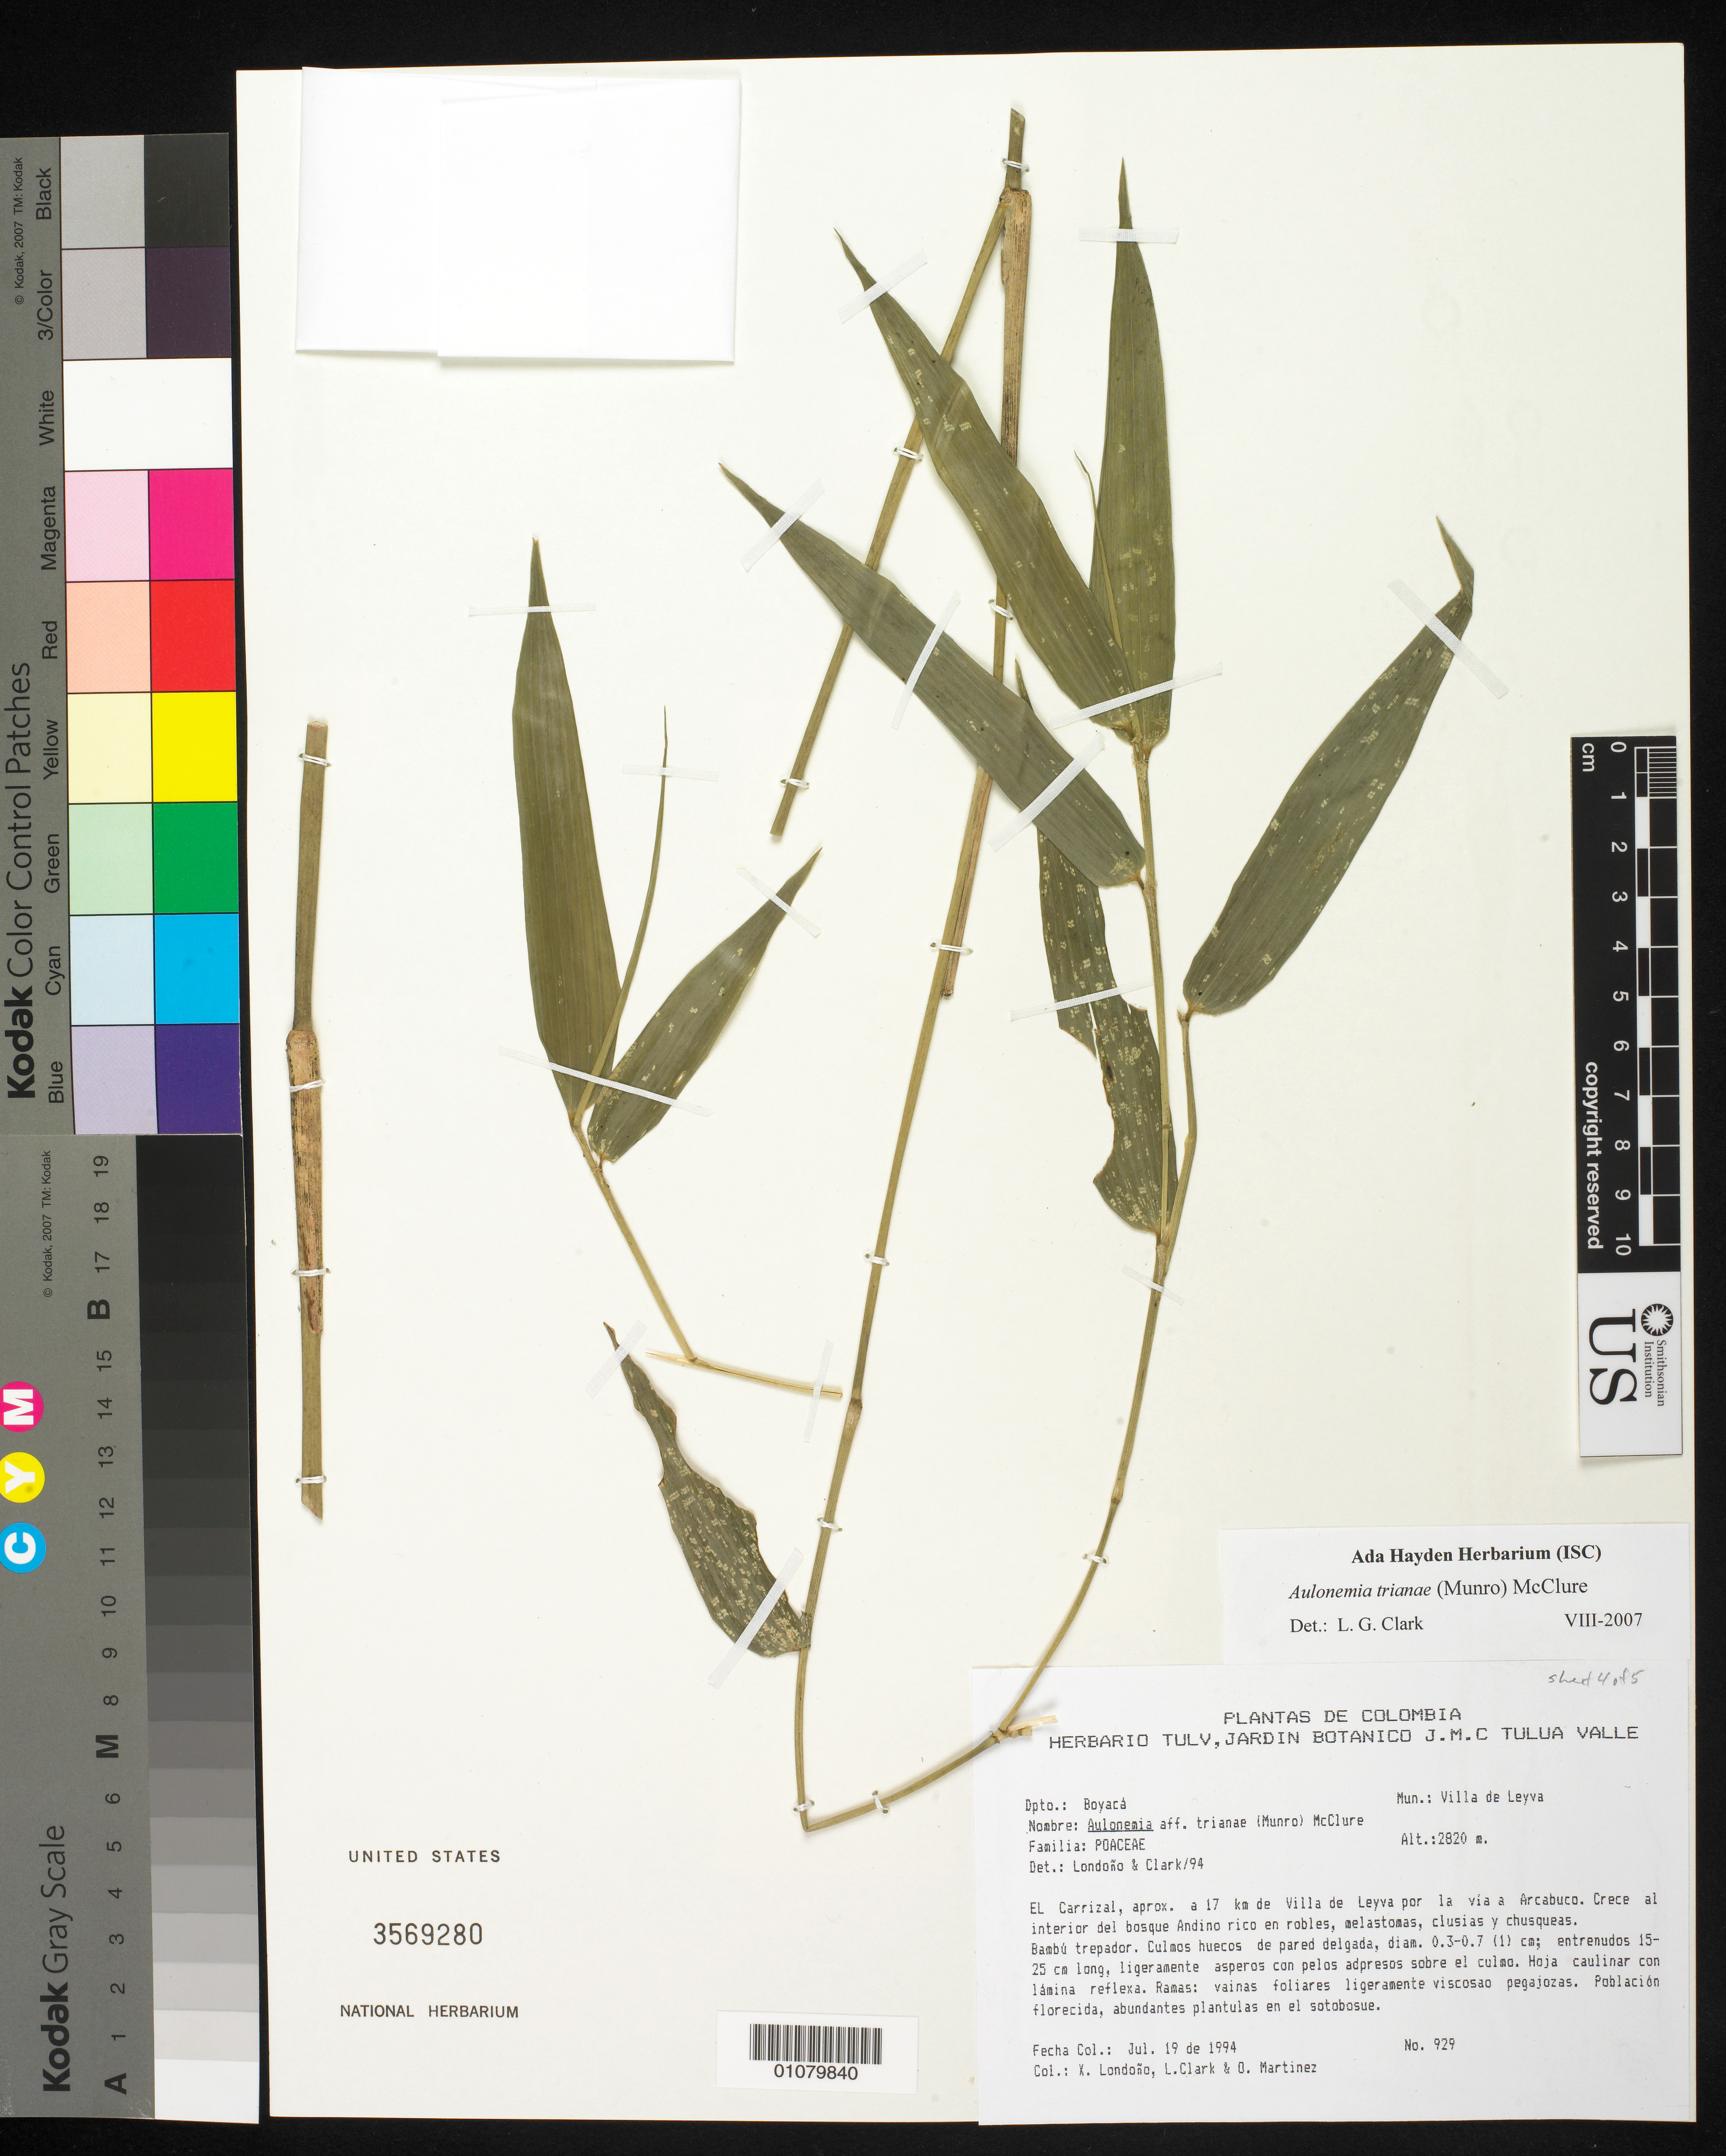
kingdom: Plantae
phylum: Tracheophyta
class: Liliopsida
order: Poales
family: Poaceae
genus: Aulonemia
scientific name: Aulonemia trianae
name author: (Munro) McClure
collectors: X. Londoño, J. L. Clark & O. Martinez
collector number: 929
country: Colombia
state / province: Boyacá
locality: El Carrizal, Villa de Leyva, via Arcabuco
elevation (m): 2820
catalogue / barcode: US 3569280